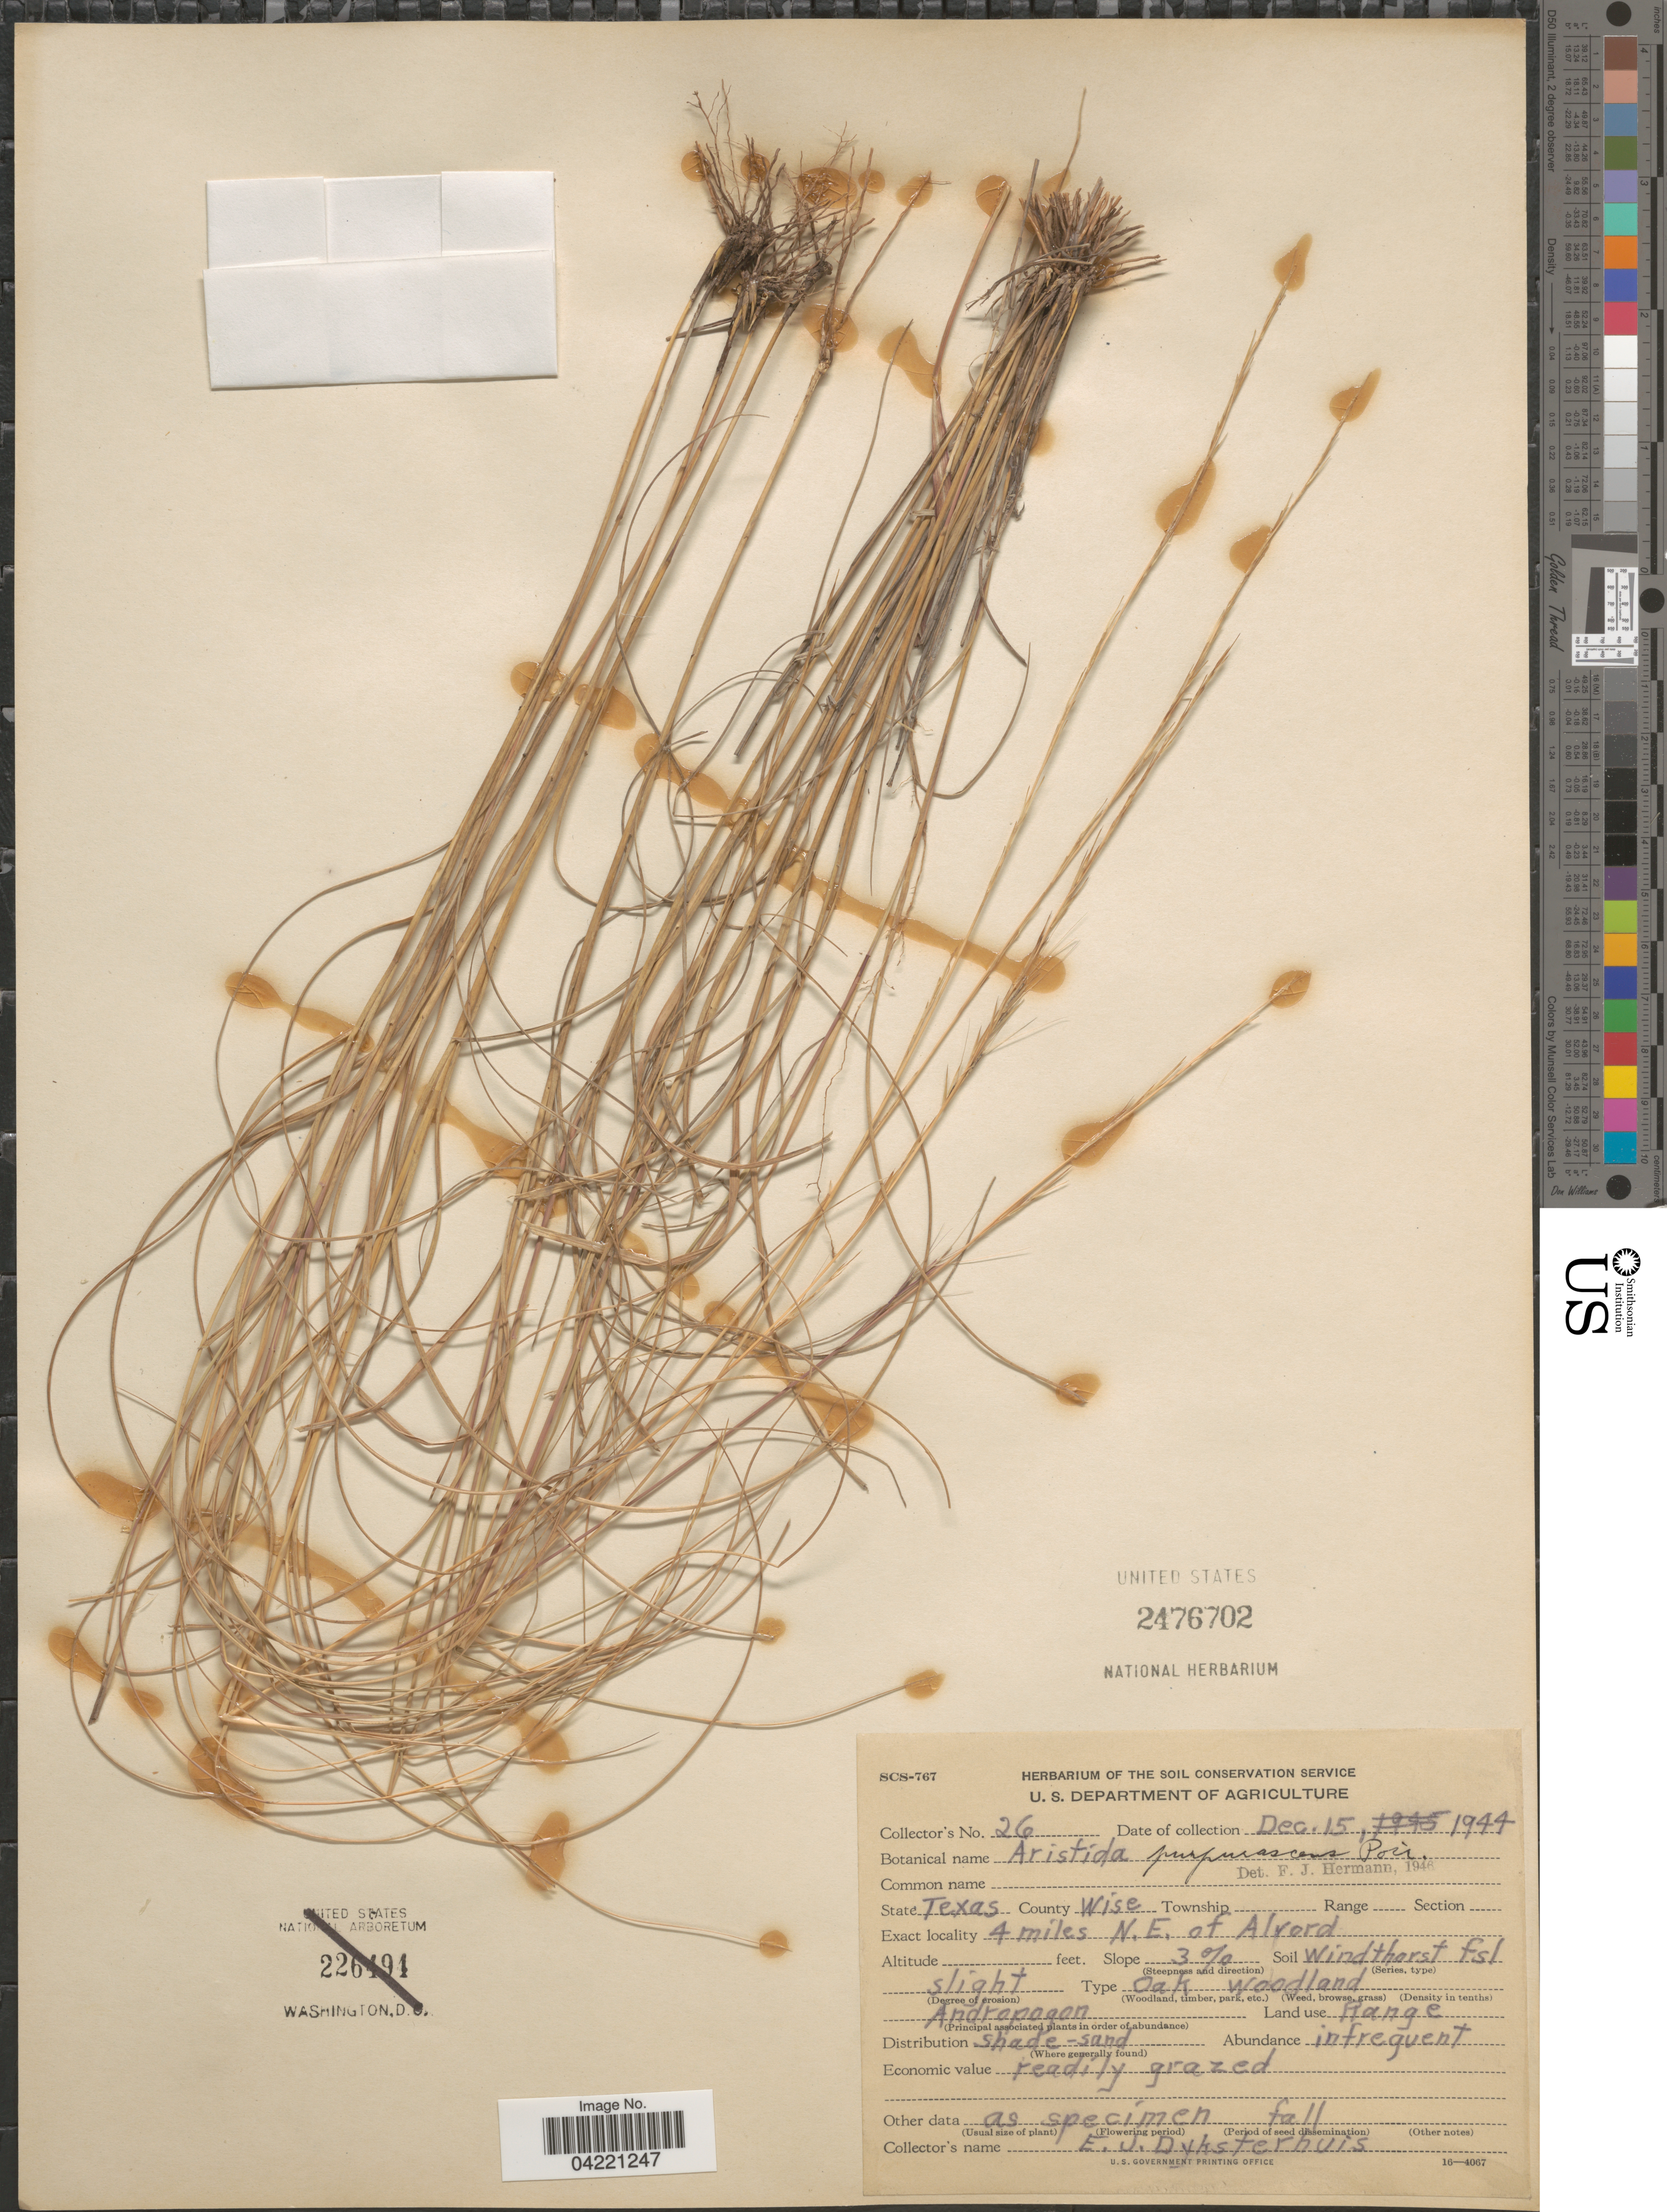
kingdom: Plantae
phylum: Tracheophyta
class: Liliopsida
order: Poales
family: Poaceae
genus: Aristida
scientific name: Aristida purpurascens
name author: Poir.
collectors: E. Dyksterhuis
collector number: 26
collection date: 1944-12-15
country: United States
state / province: Texas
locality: County Wise. 4 miles N.E. of Alrord.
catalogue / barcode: US 2476702